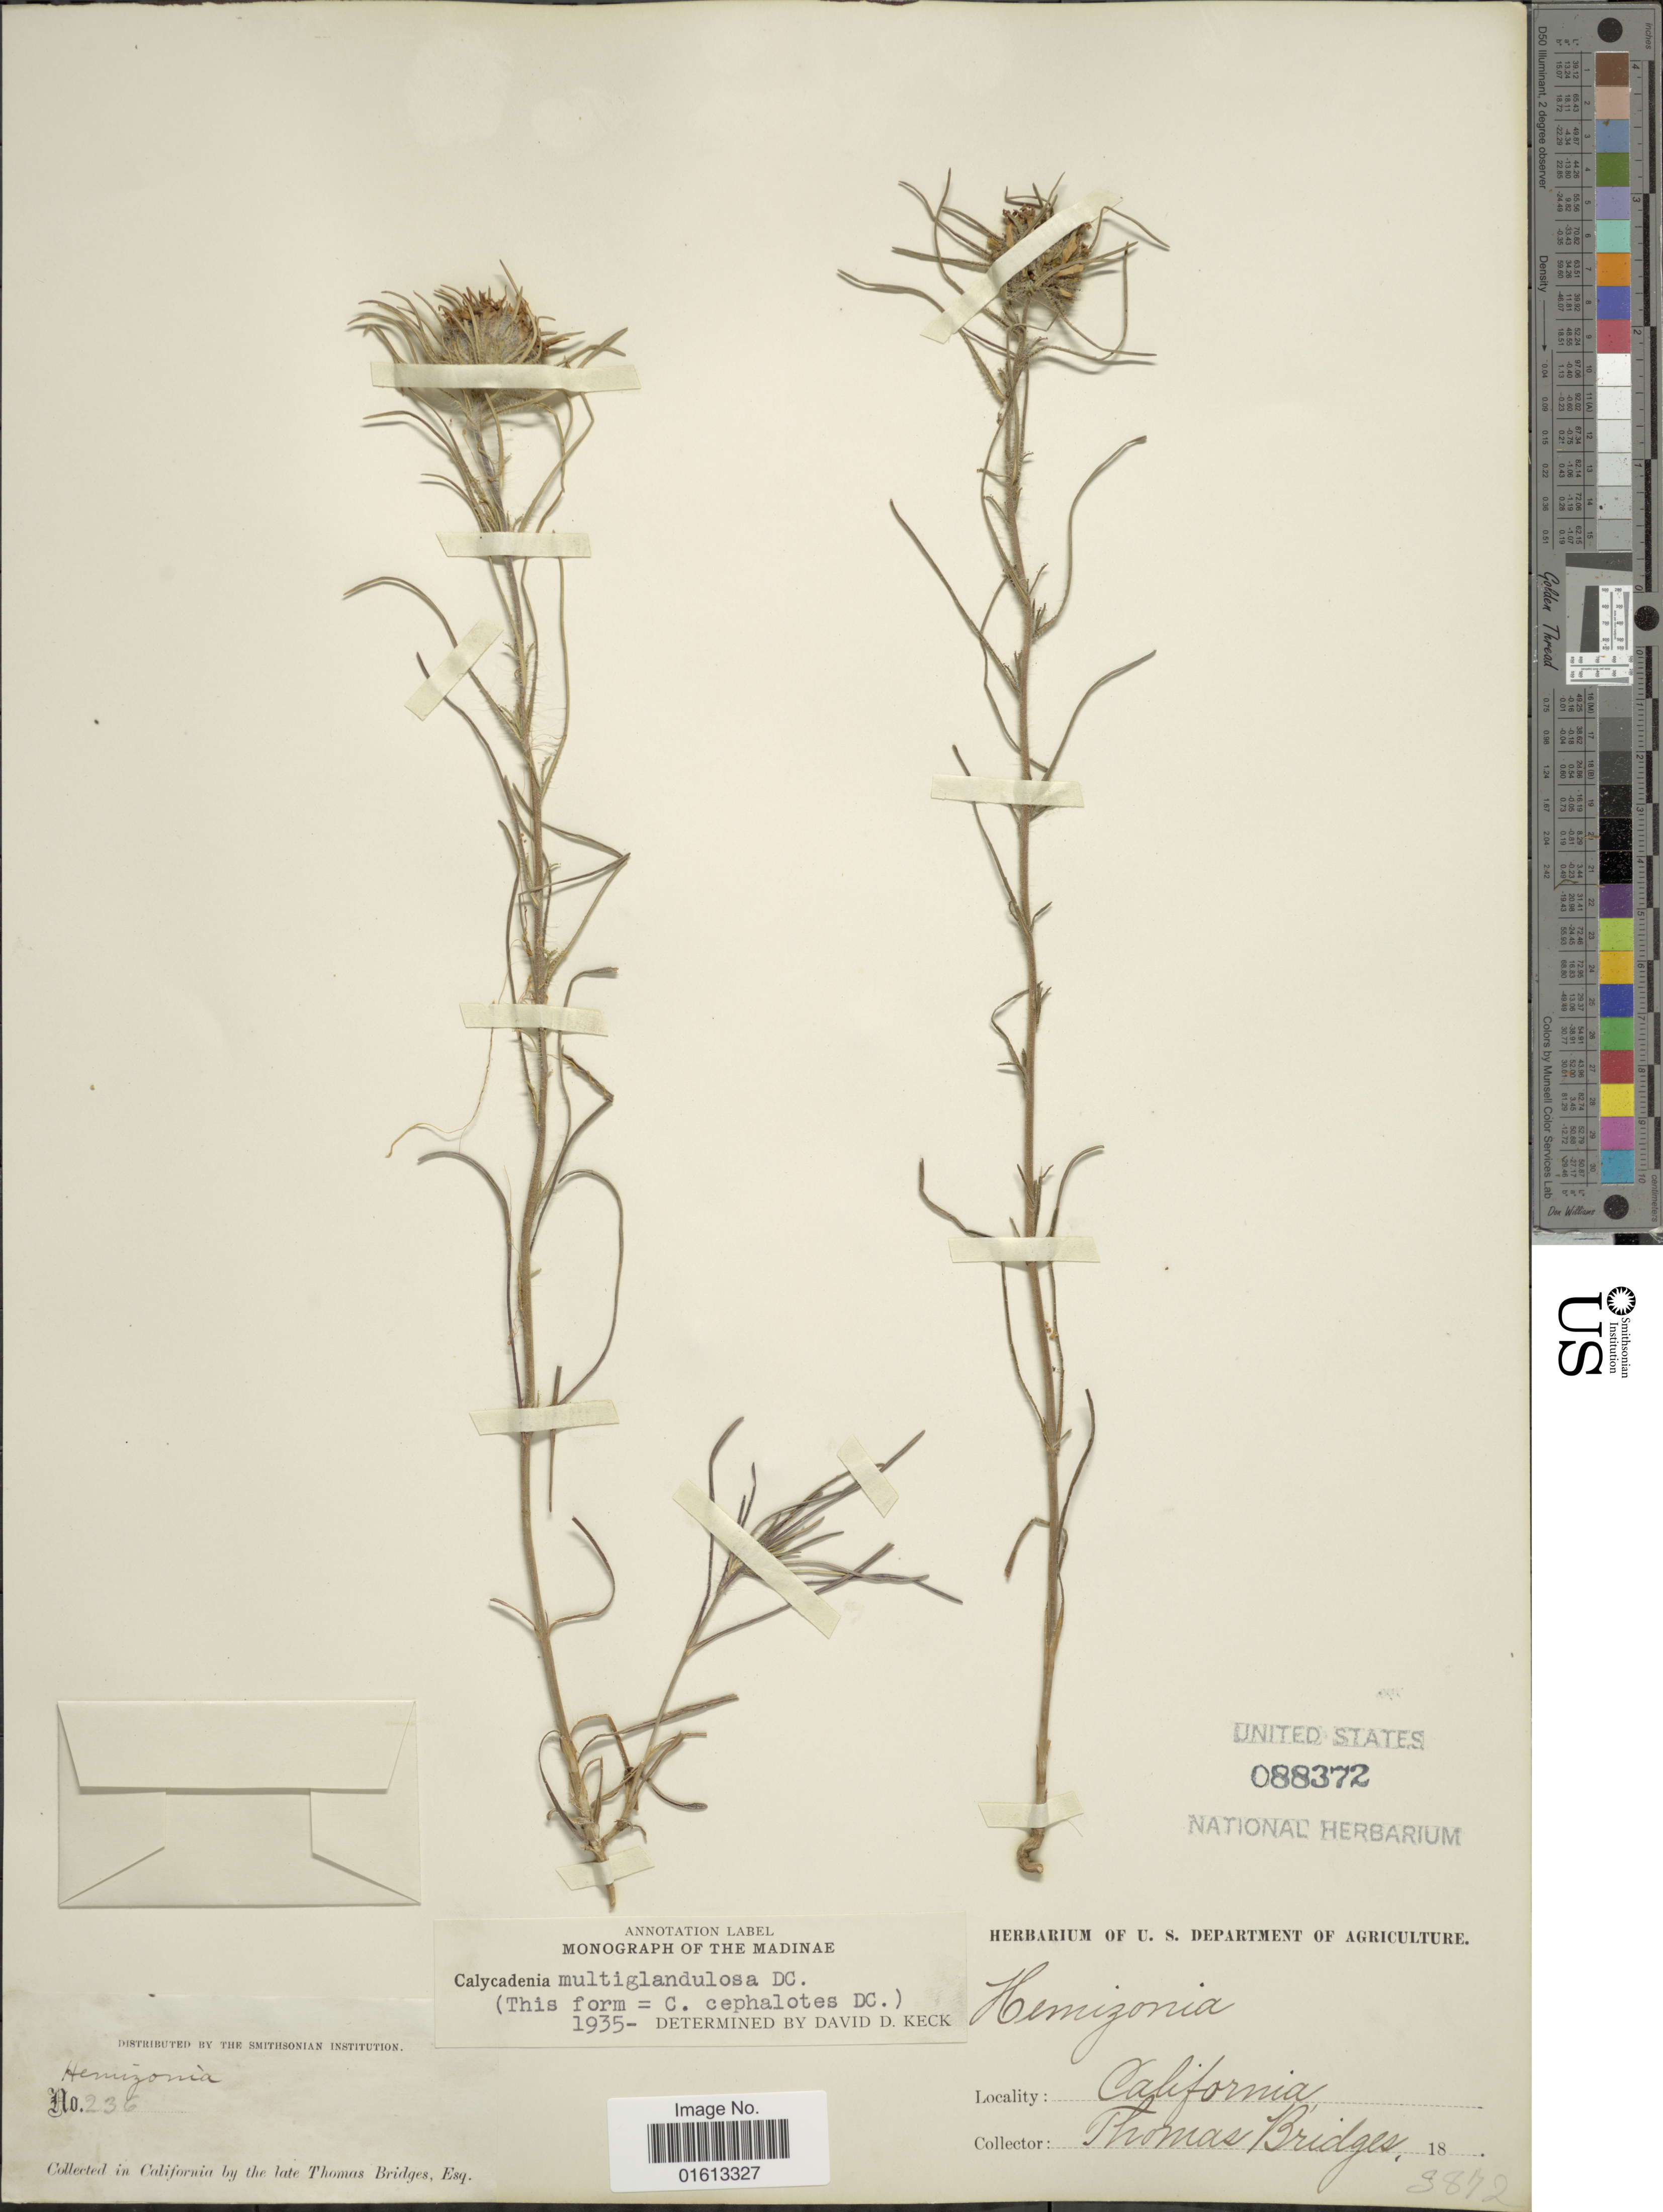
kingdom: Plantae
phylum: Tracheophyta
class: Magnoliopsida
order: Asterales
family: Asteraceae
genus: Calycadenia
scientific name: Calycadenia multiglandulosa subsp. cephalotes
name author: (DC.) D.D. Keck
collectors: T. Bridges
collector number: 236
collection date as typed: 18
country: United States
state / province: California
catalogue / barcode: US 88372